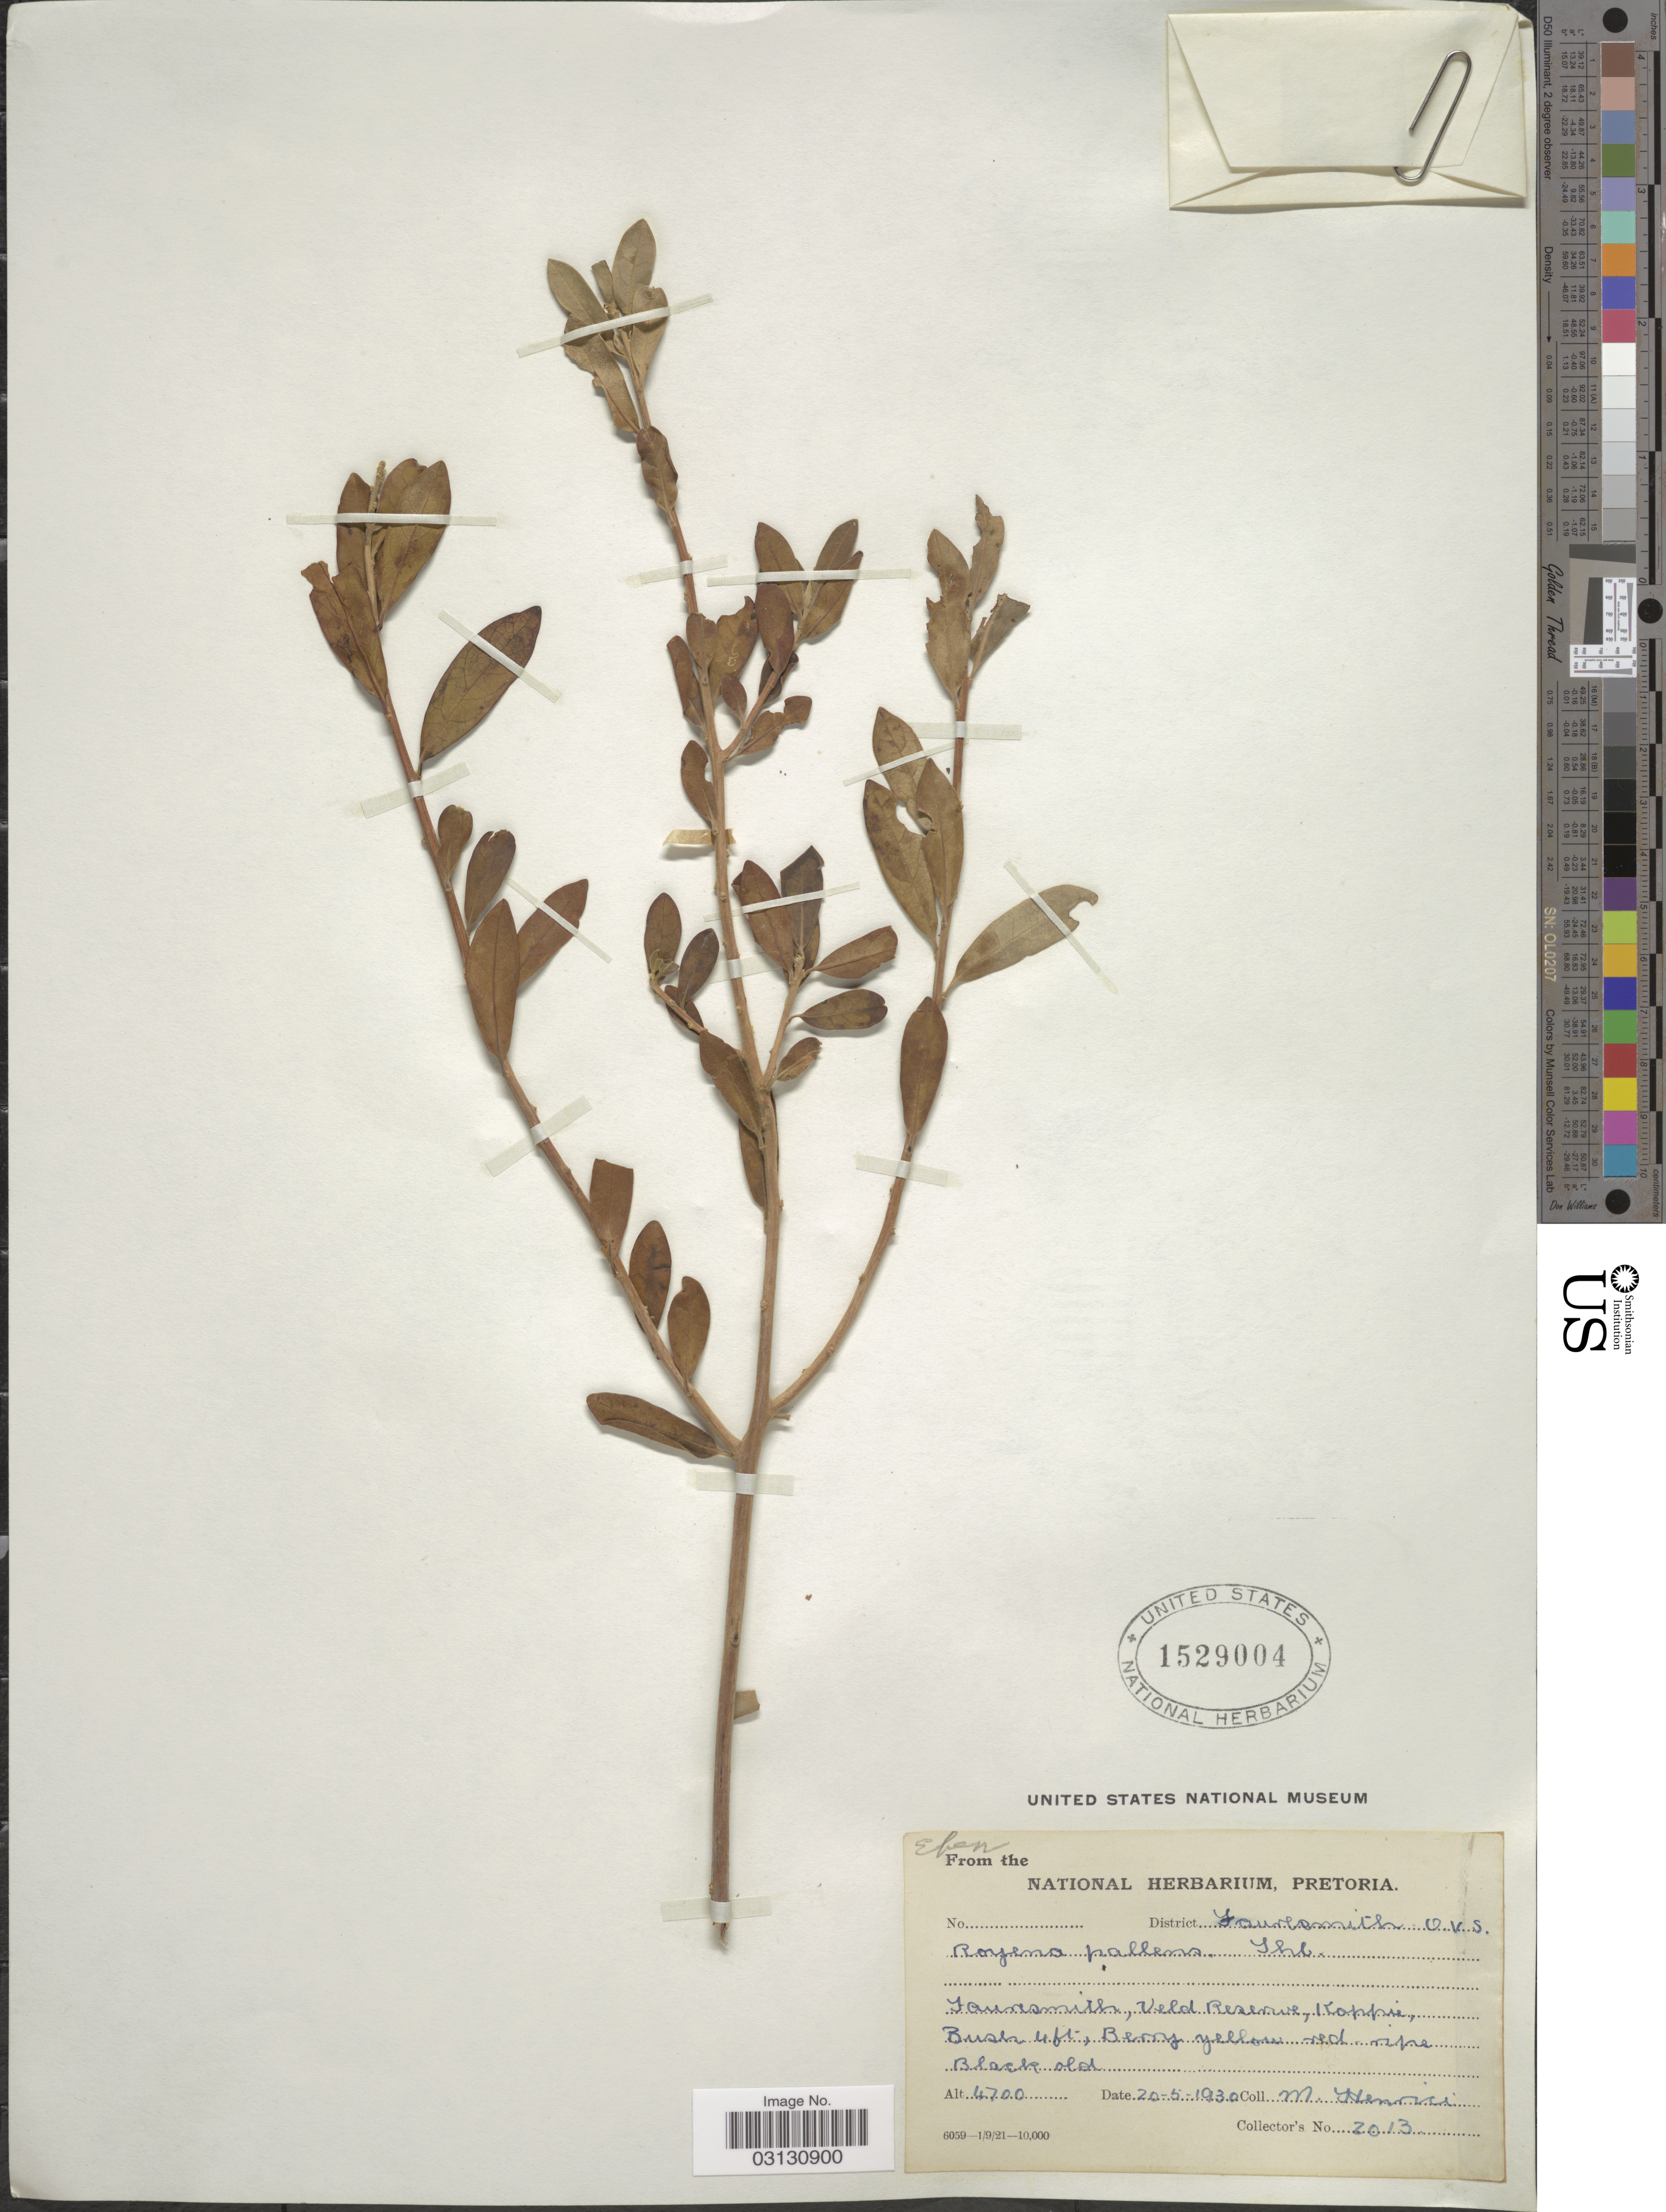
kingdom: Plantae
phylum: Tracheophyta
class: Magnoliopsida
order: Ericales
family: Ebenaceae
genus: Royena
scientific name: Royena pallens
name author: Thunb.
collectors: M. Henrici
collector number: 2013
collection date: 1930-05-20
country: South Africa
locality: District Fauresmith O.V.S., Fauresmith, Veld Reserve, Koppie.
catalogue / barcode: US 1529004